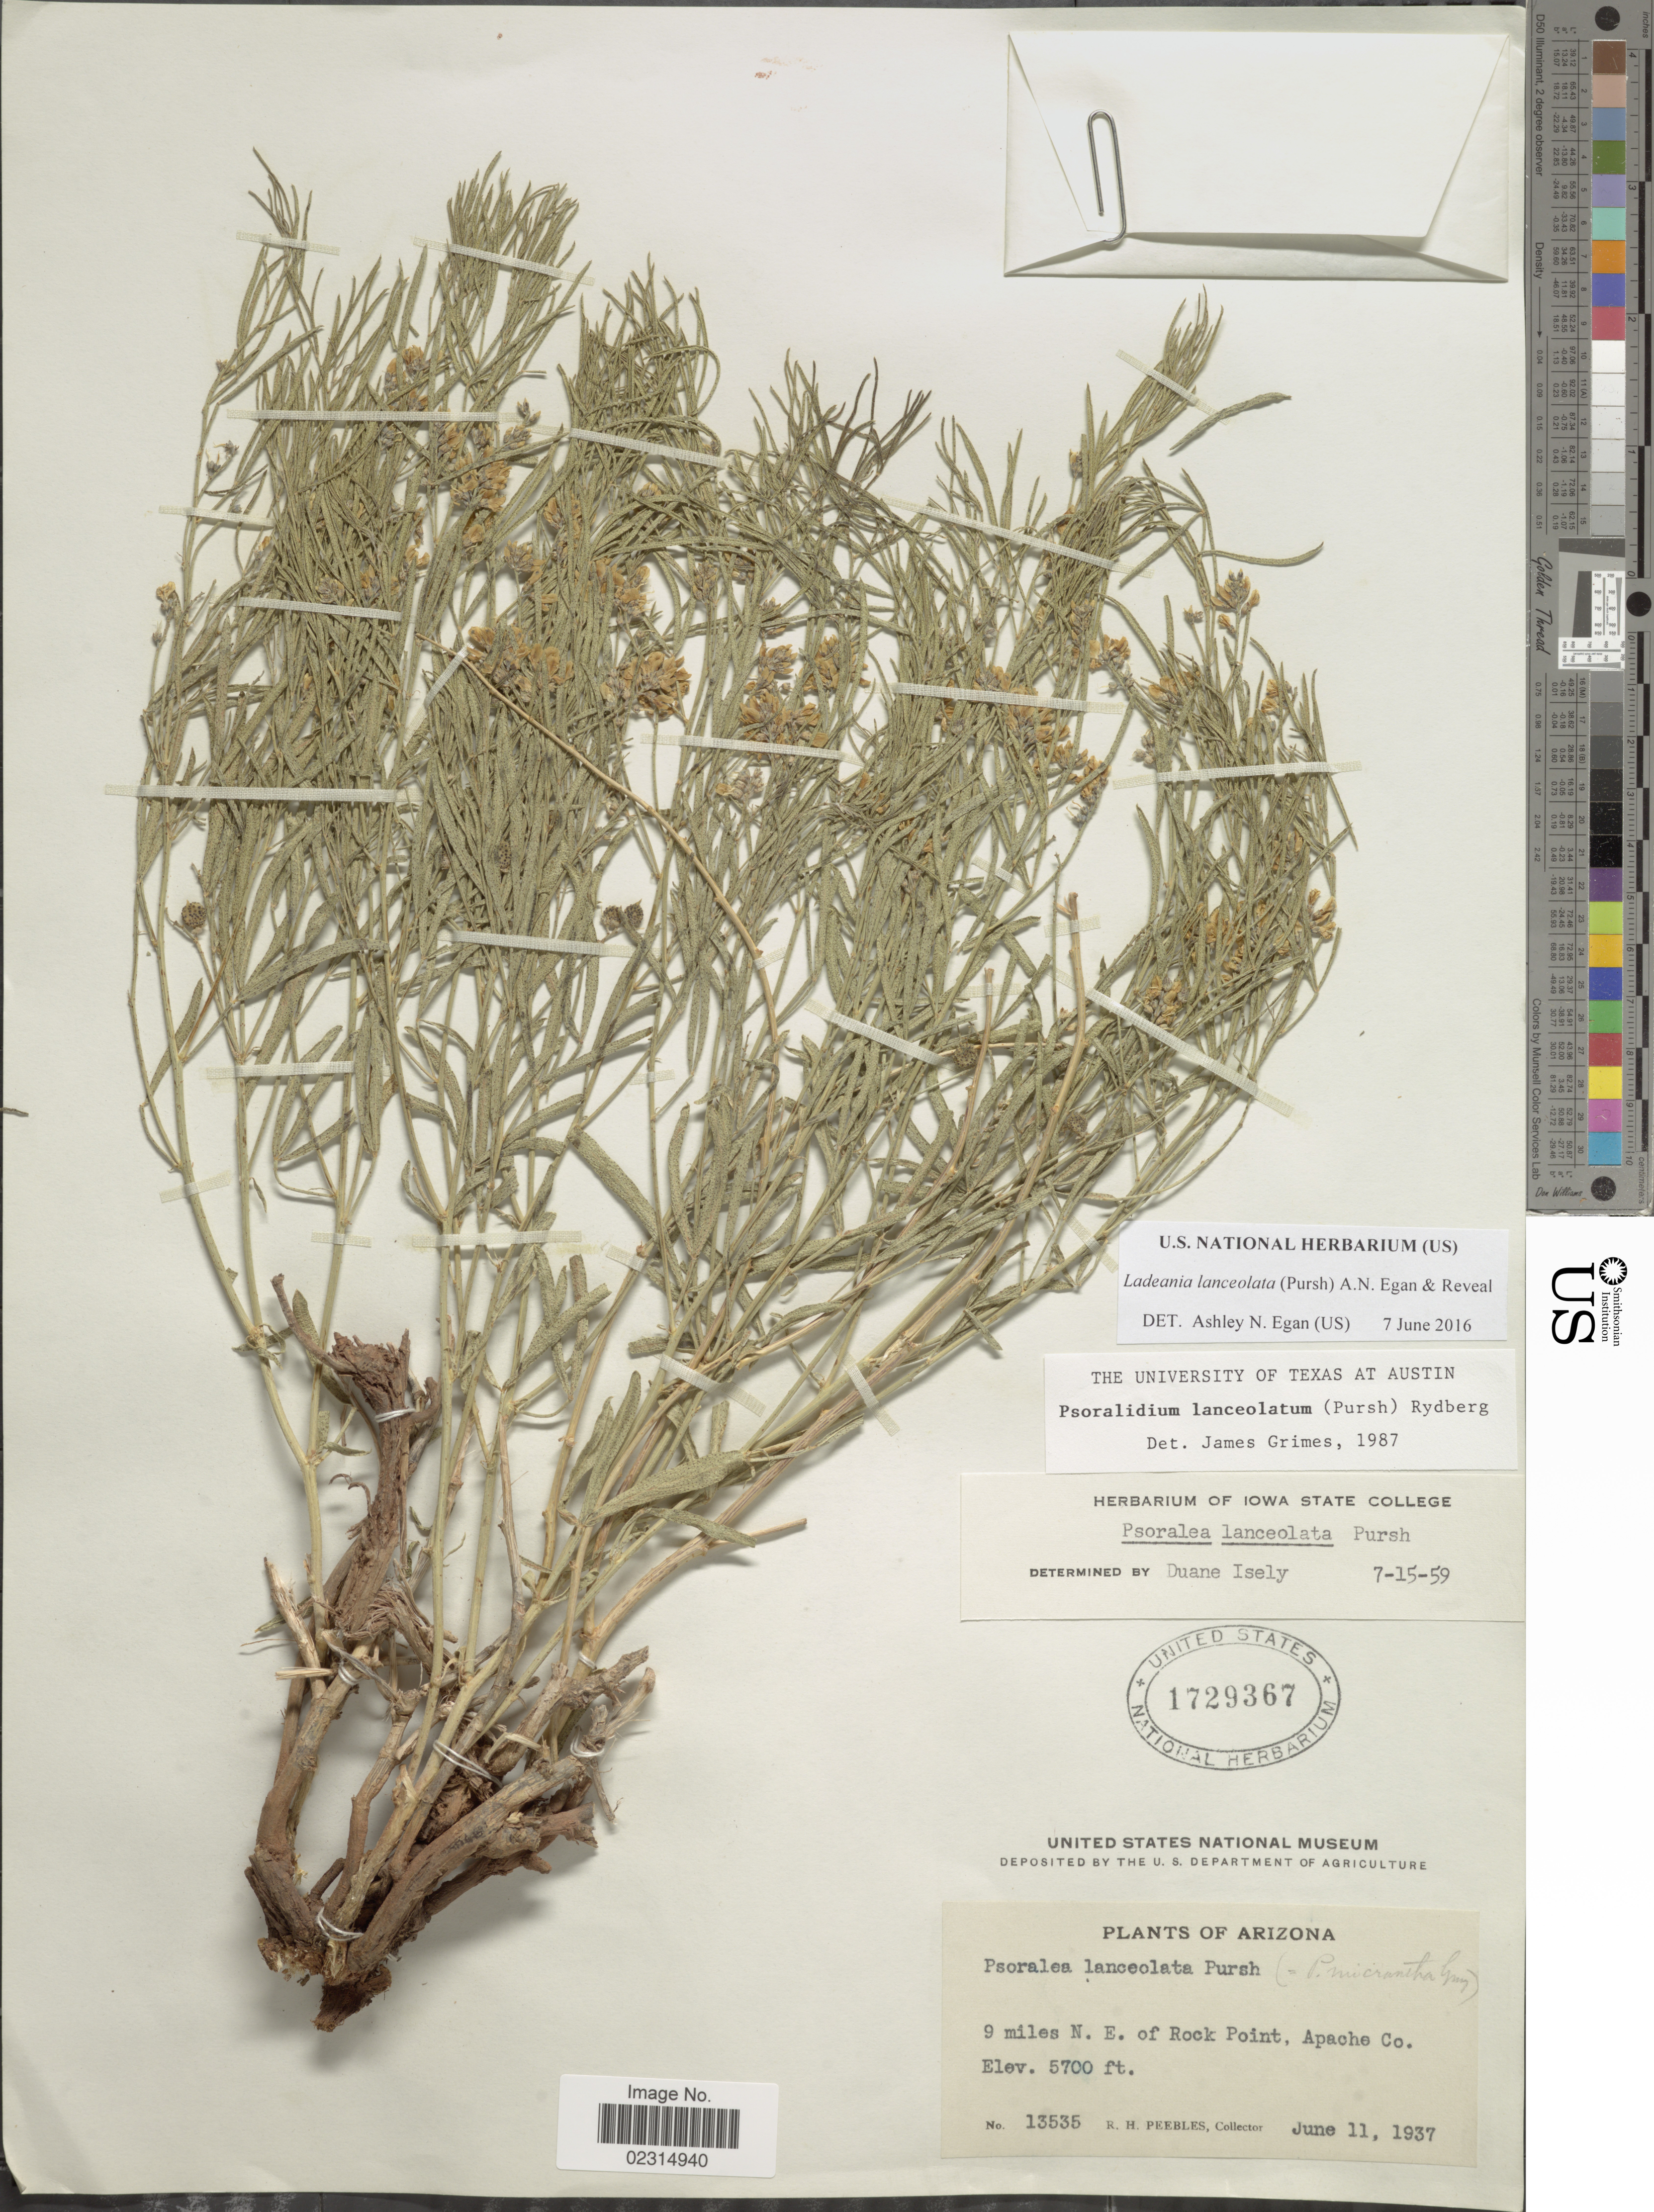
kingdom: Plantae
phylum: Tracheophyta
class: Magnoliopsida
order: Fabales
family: Fabaceae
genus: Ladeania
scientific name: Ladeania lanceolata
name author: (Pursh) A.N. Egan & Reveal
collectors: R. H. Peebles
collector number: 13535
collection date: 1937-06-11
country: United States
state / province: Arizona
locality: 9 miles N.E. of Rock Point, Apache Co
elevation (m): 1737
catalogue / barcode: US 1729367